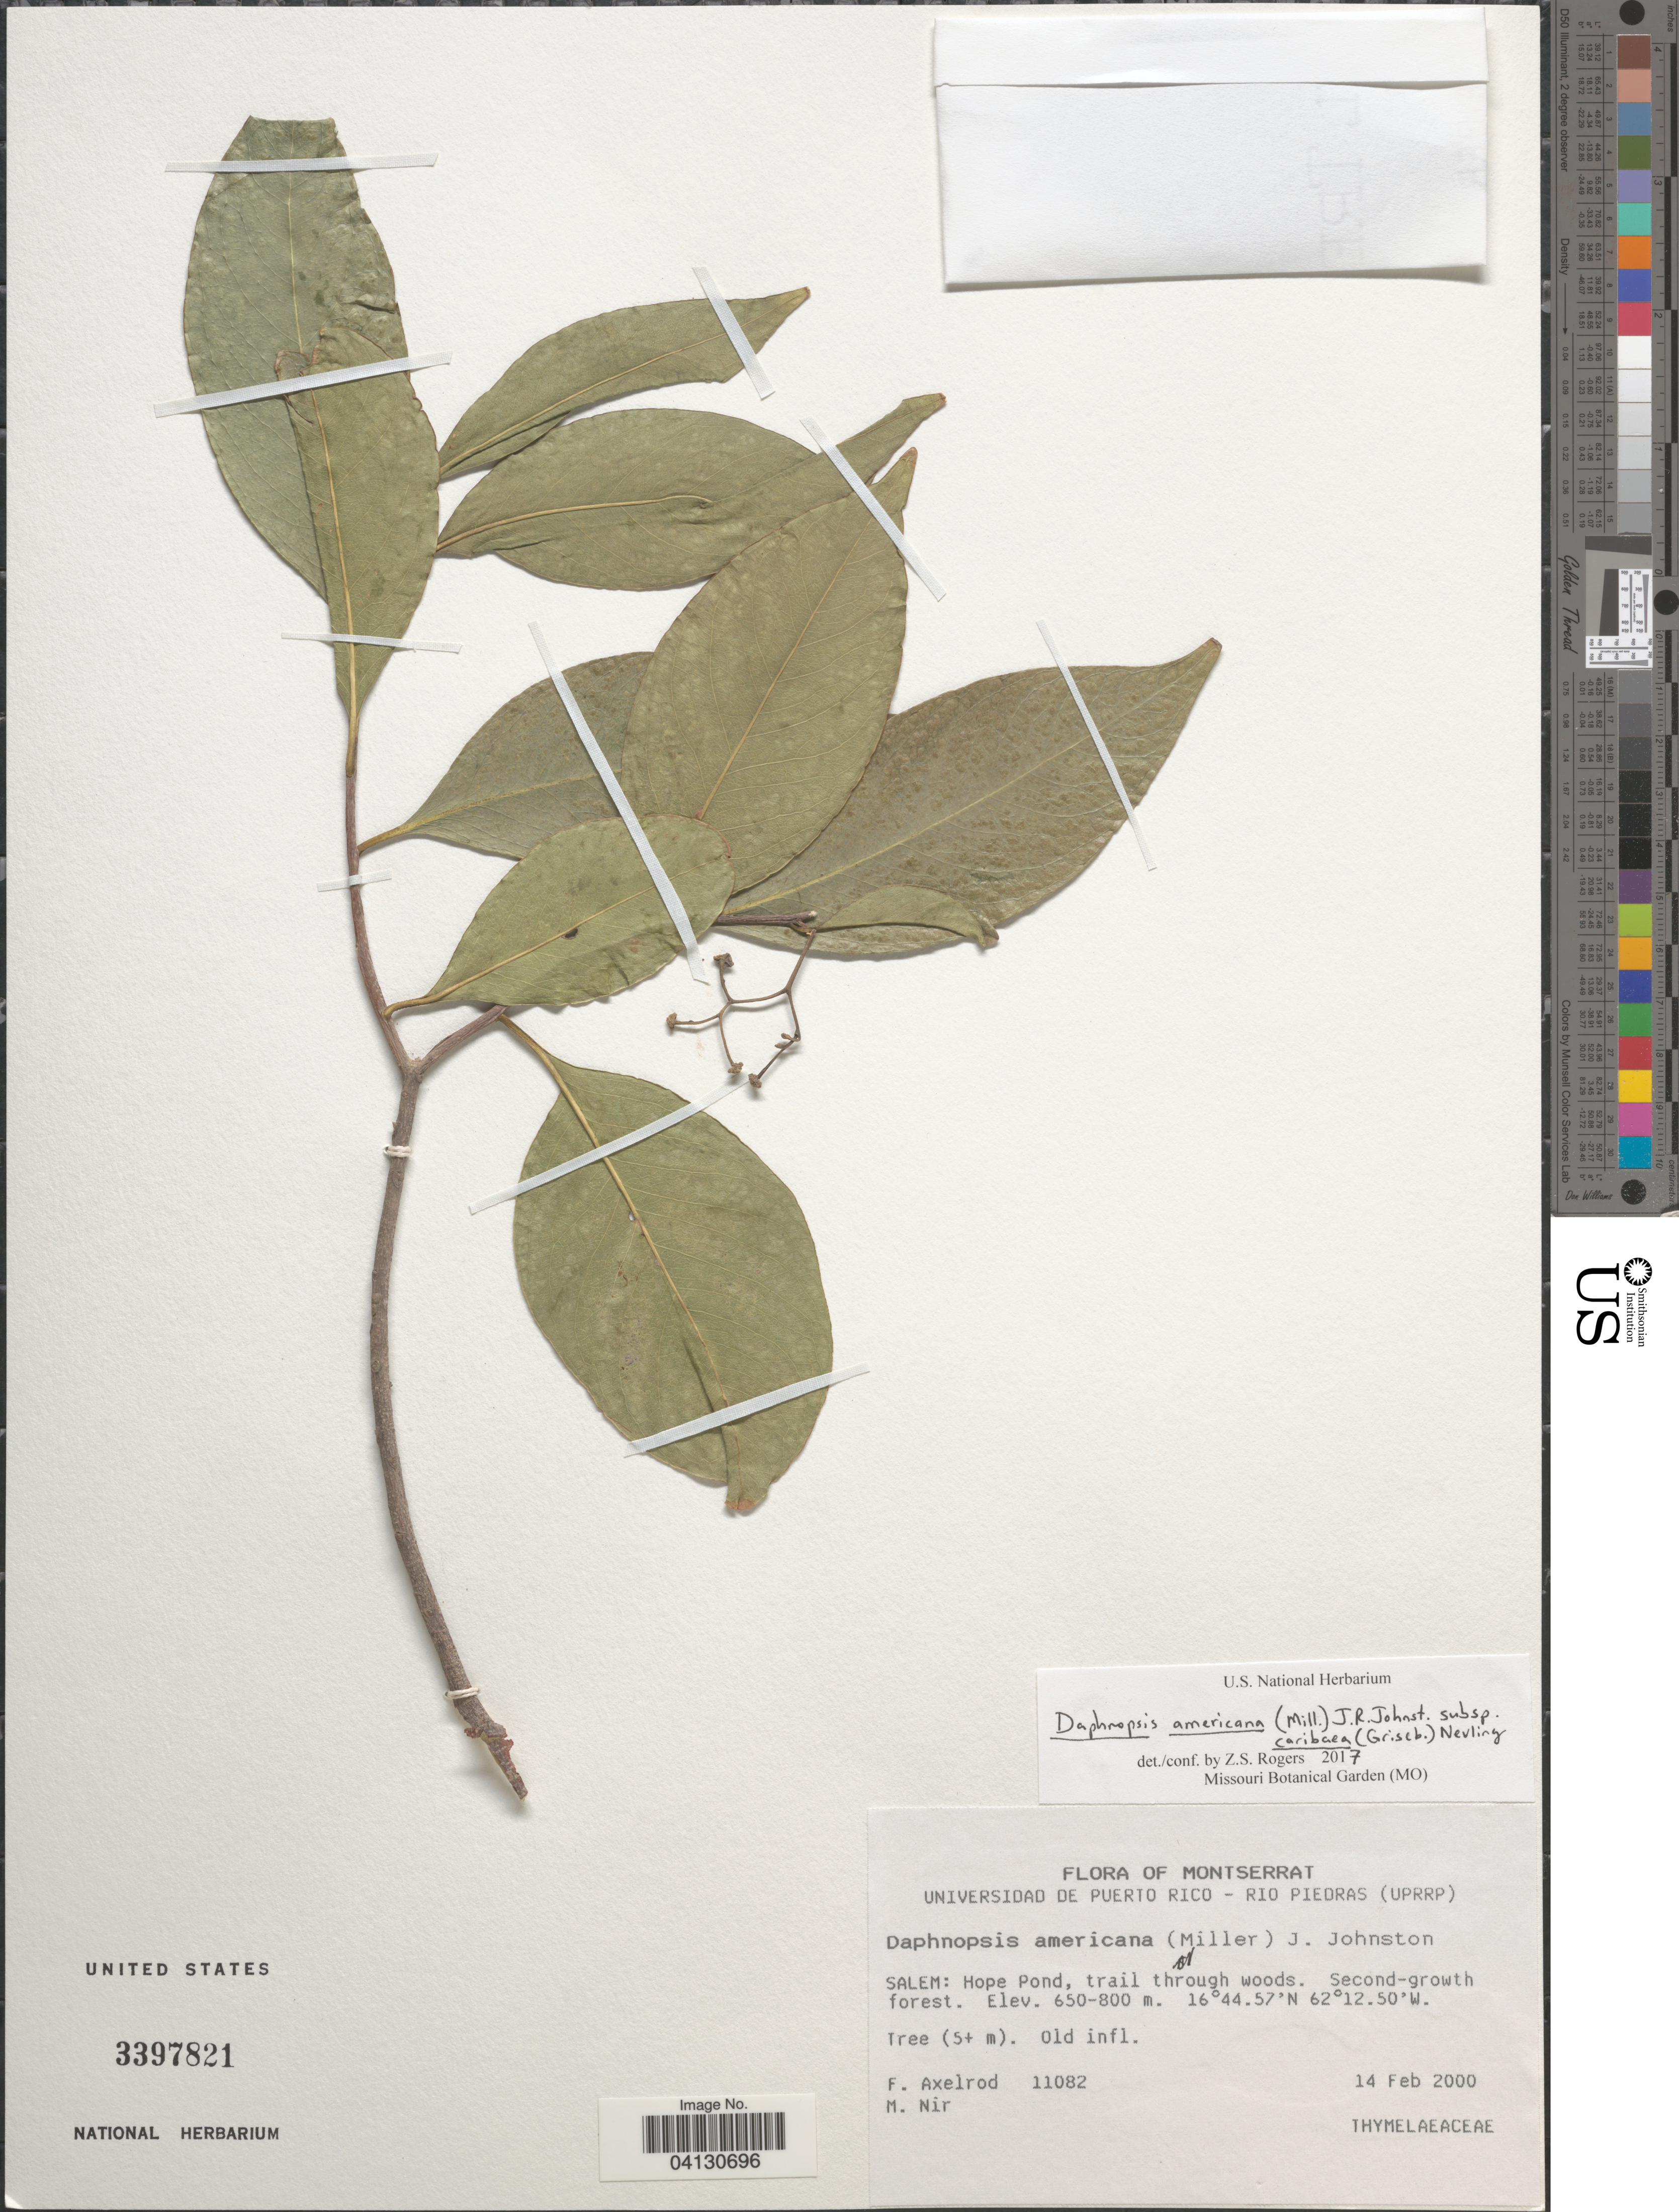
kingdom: Plantae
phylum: Tracheophyta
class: Magnoliopsida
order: Malvales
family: Thymelaeaceae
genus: Daphnopsis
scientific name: Daphnopsis americana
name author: (Mill.) J.R. Johnst.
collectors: F. Axelrod & M. A. Nir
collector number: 11082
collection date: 2000-02-14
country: Montserrat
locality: Salem: Hope Pond, trail through woods.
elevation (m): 650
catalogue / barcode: US 3397821